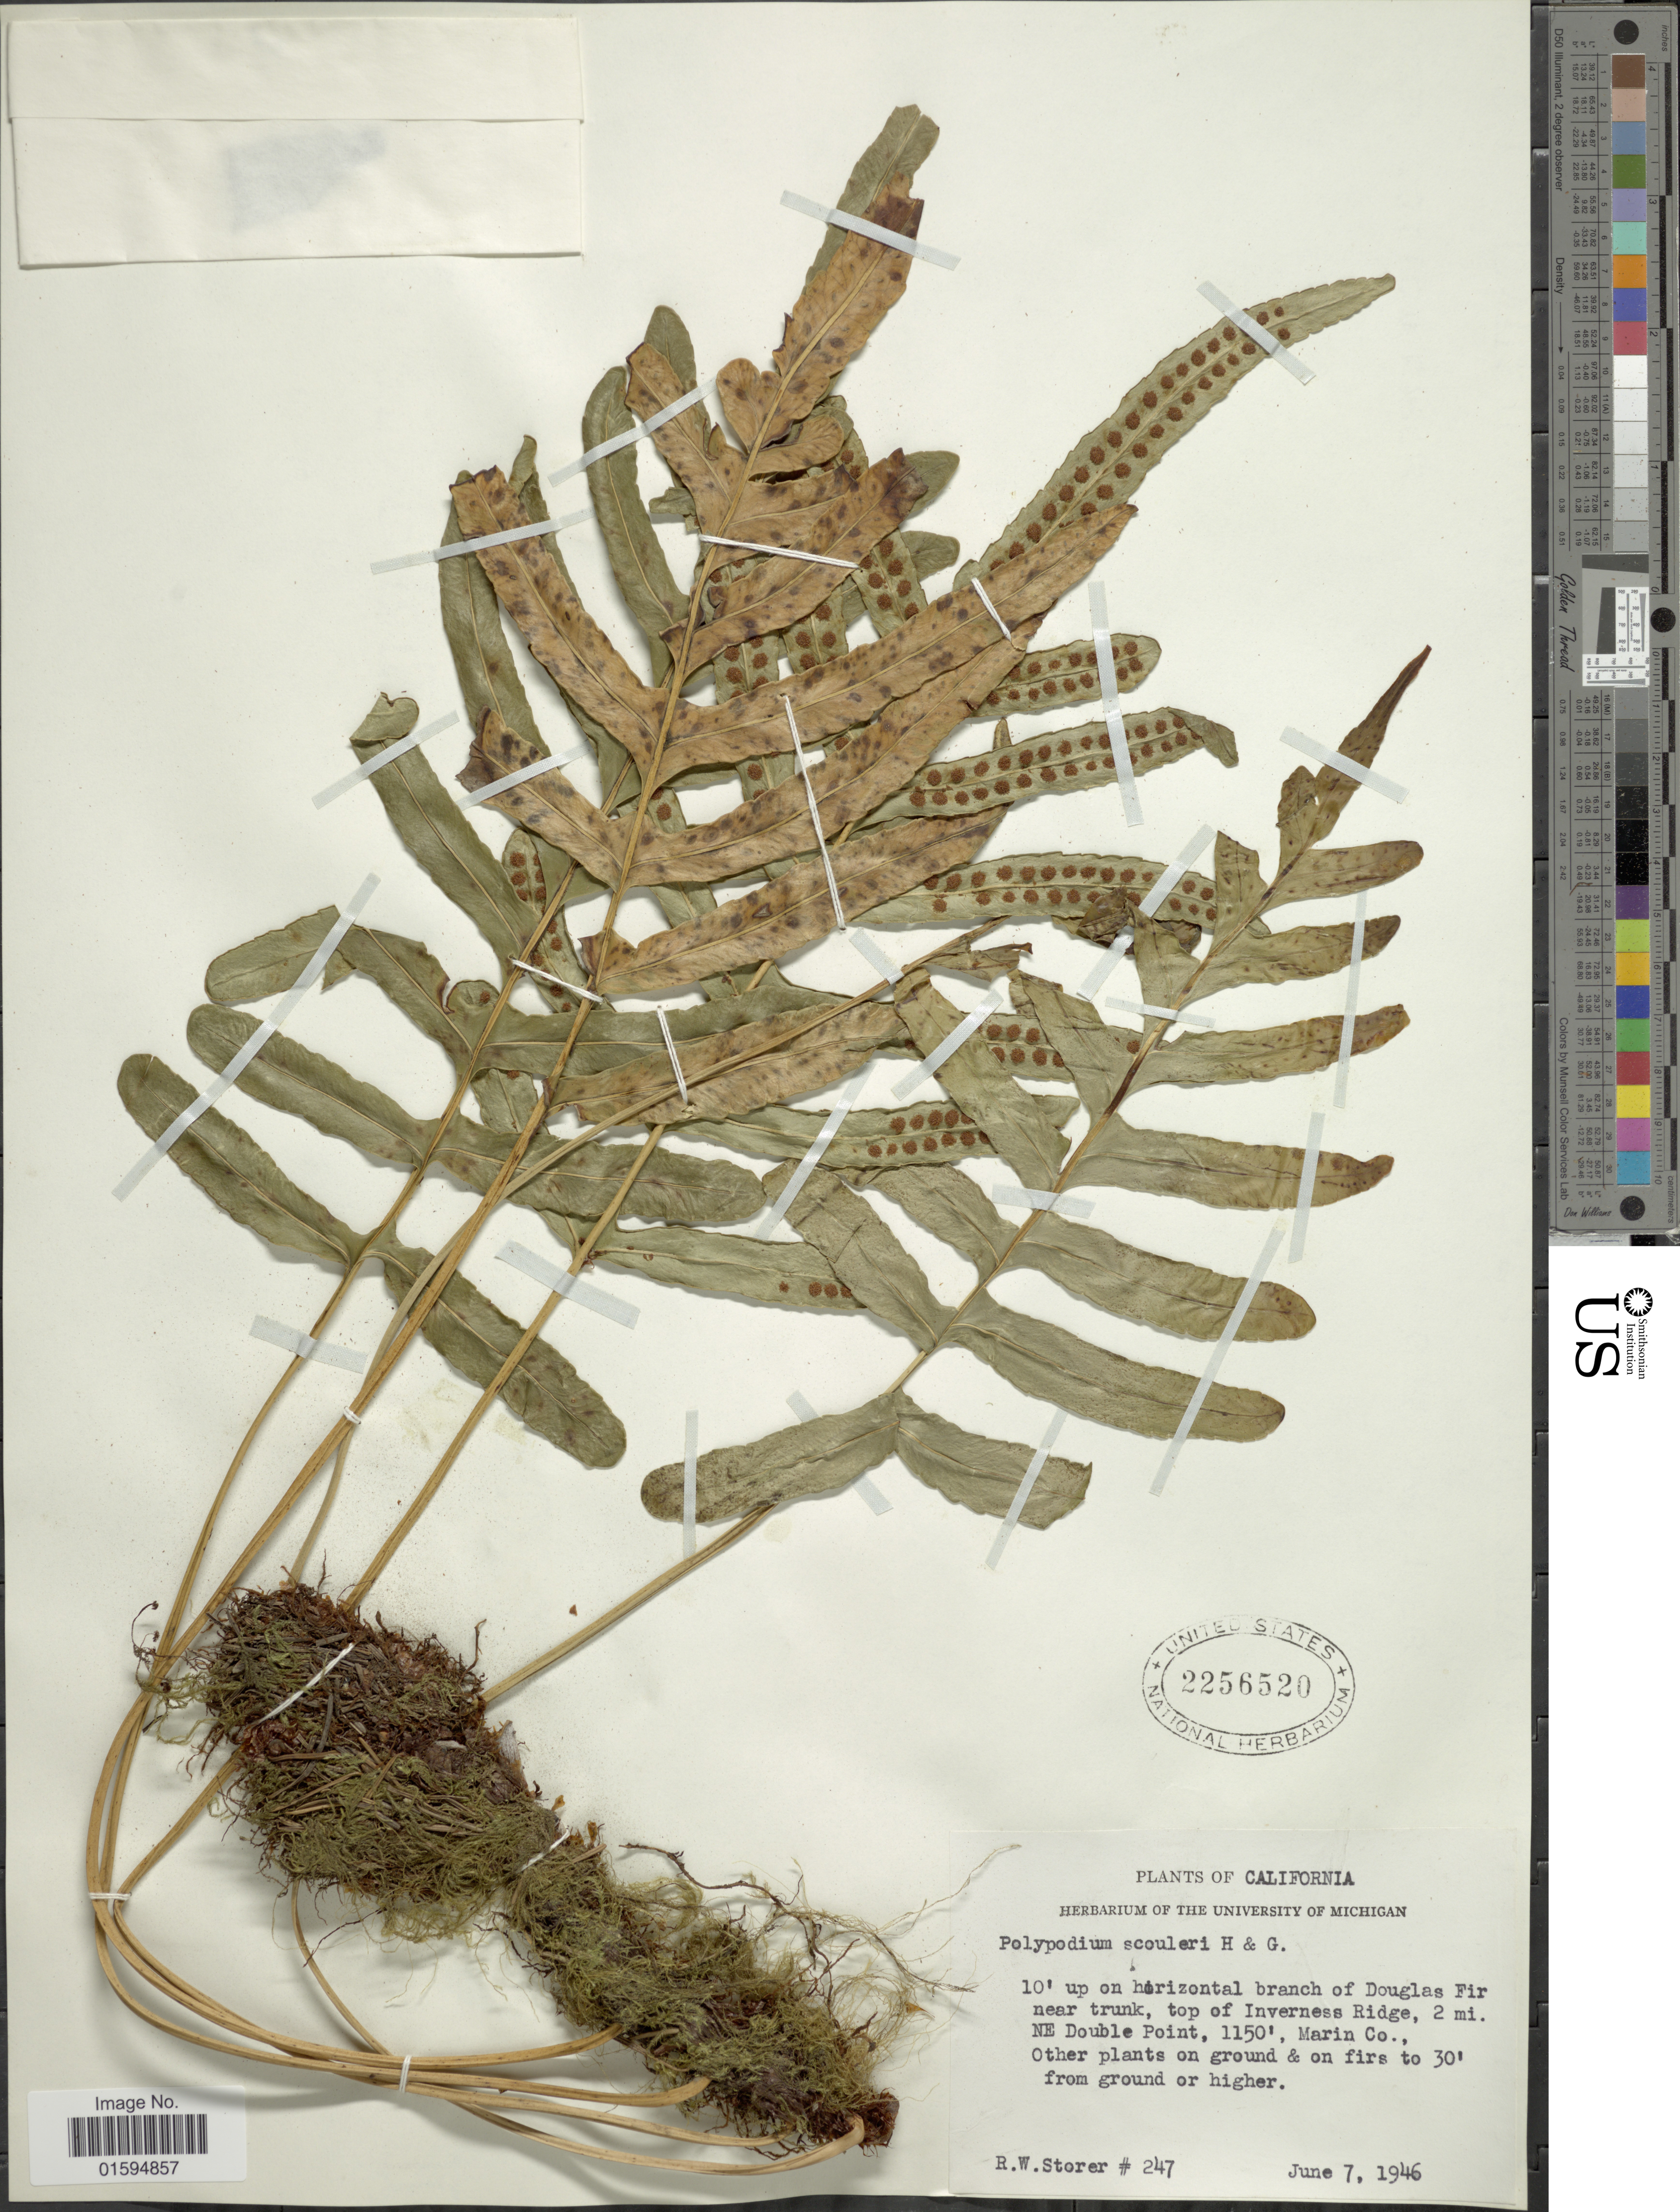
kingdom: Plantae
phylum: Tracheophyta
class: Polypodiopsida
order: Polypodiales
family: Polypodiaceae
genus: Polypodium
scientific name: Polypodium scouleri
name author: Hook. & Grev.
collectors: R. Storer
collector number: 247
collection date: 1946-06-07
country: United States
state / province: California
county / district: Marin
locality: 10 'up on horizontal branch of Douglas fir near trunk, top of Inverness Ridge, 2 mi.NE Double Point, Marin Co.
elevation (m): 351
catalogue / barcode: US 2256520